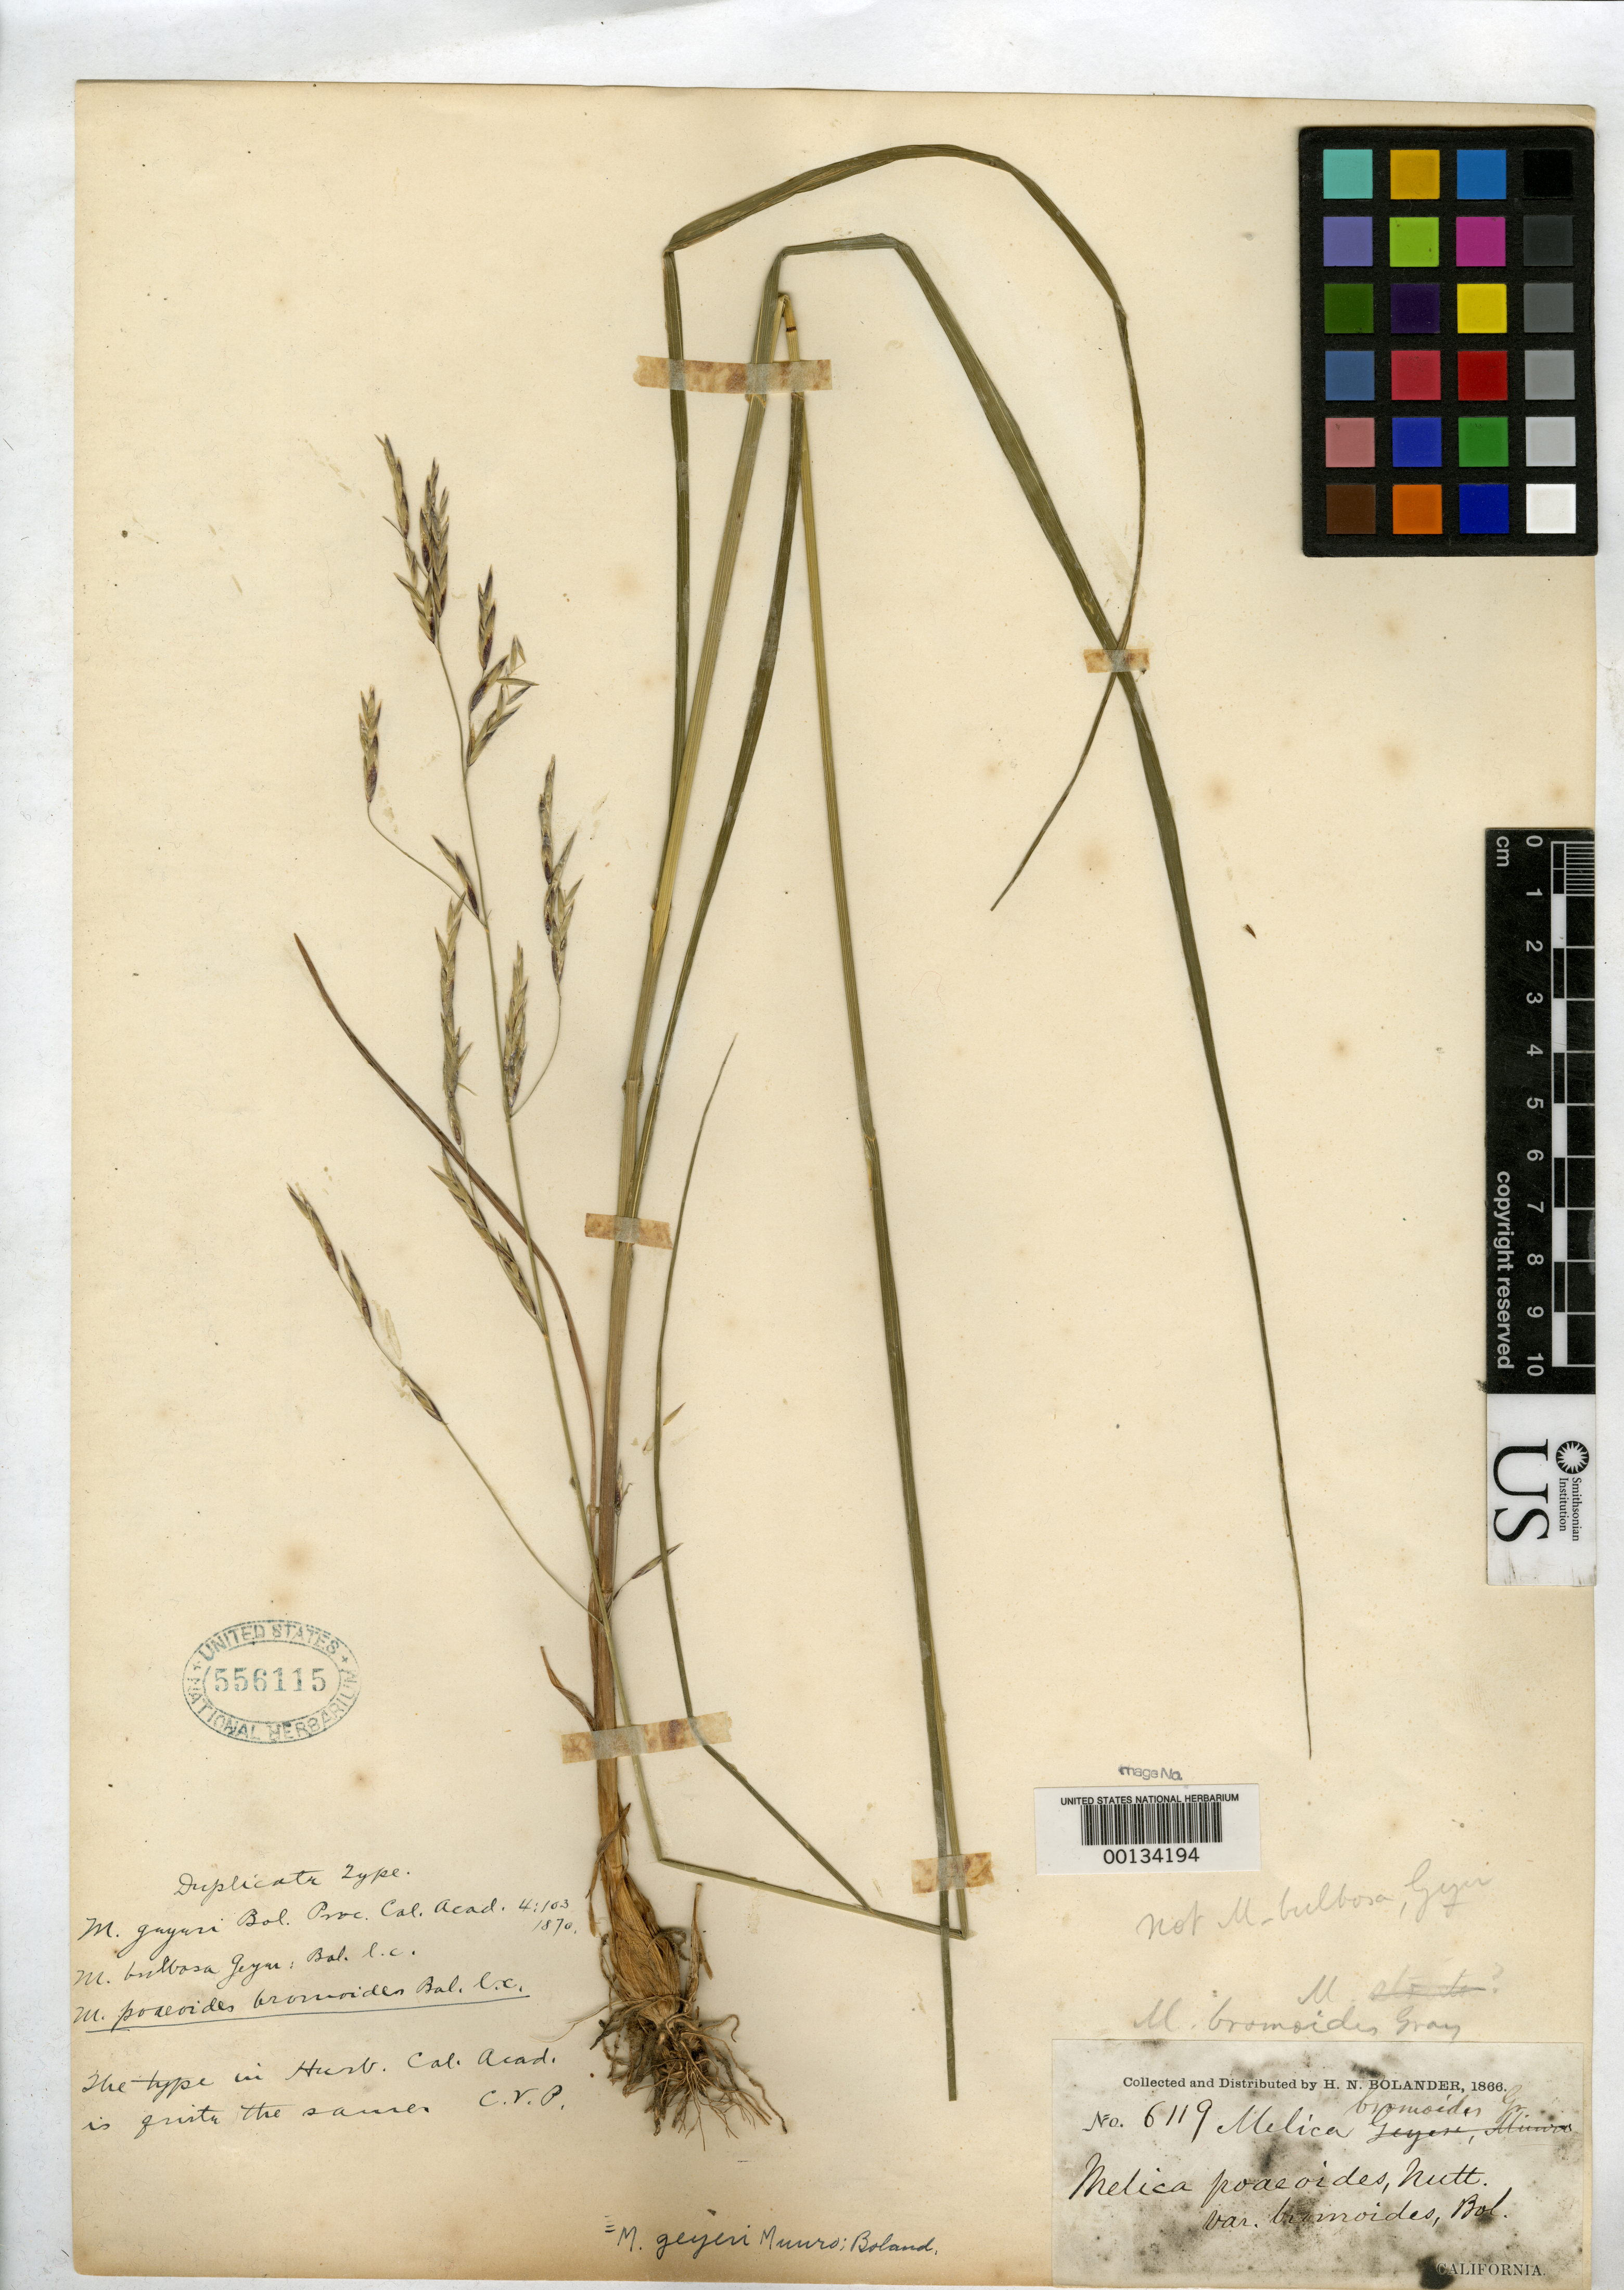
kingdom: Plantae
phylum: Tracheophyta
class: Liliopsida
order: Poales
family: Poaceae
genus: Melica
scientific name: Melica geyeri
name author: Munro ex Bol.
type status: Isotype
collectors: H. Bolander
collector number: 6119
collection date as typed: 1866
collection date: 1866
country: United States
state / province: California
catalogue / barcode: US 556115